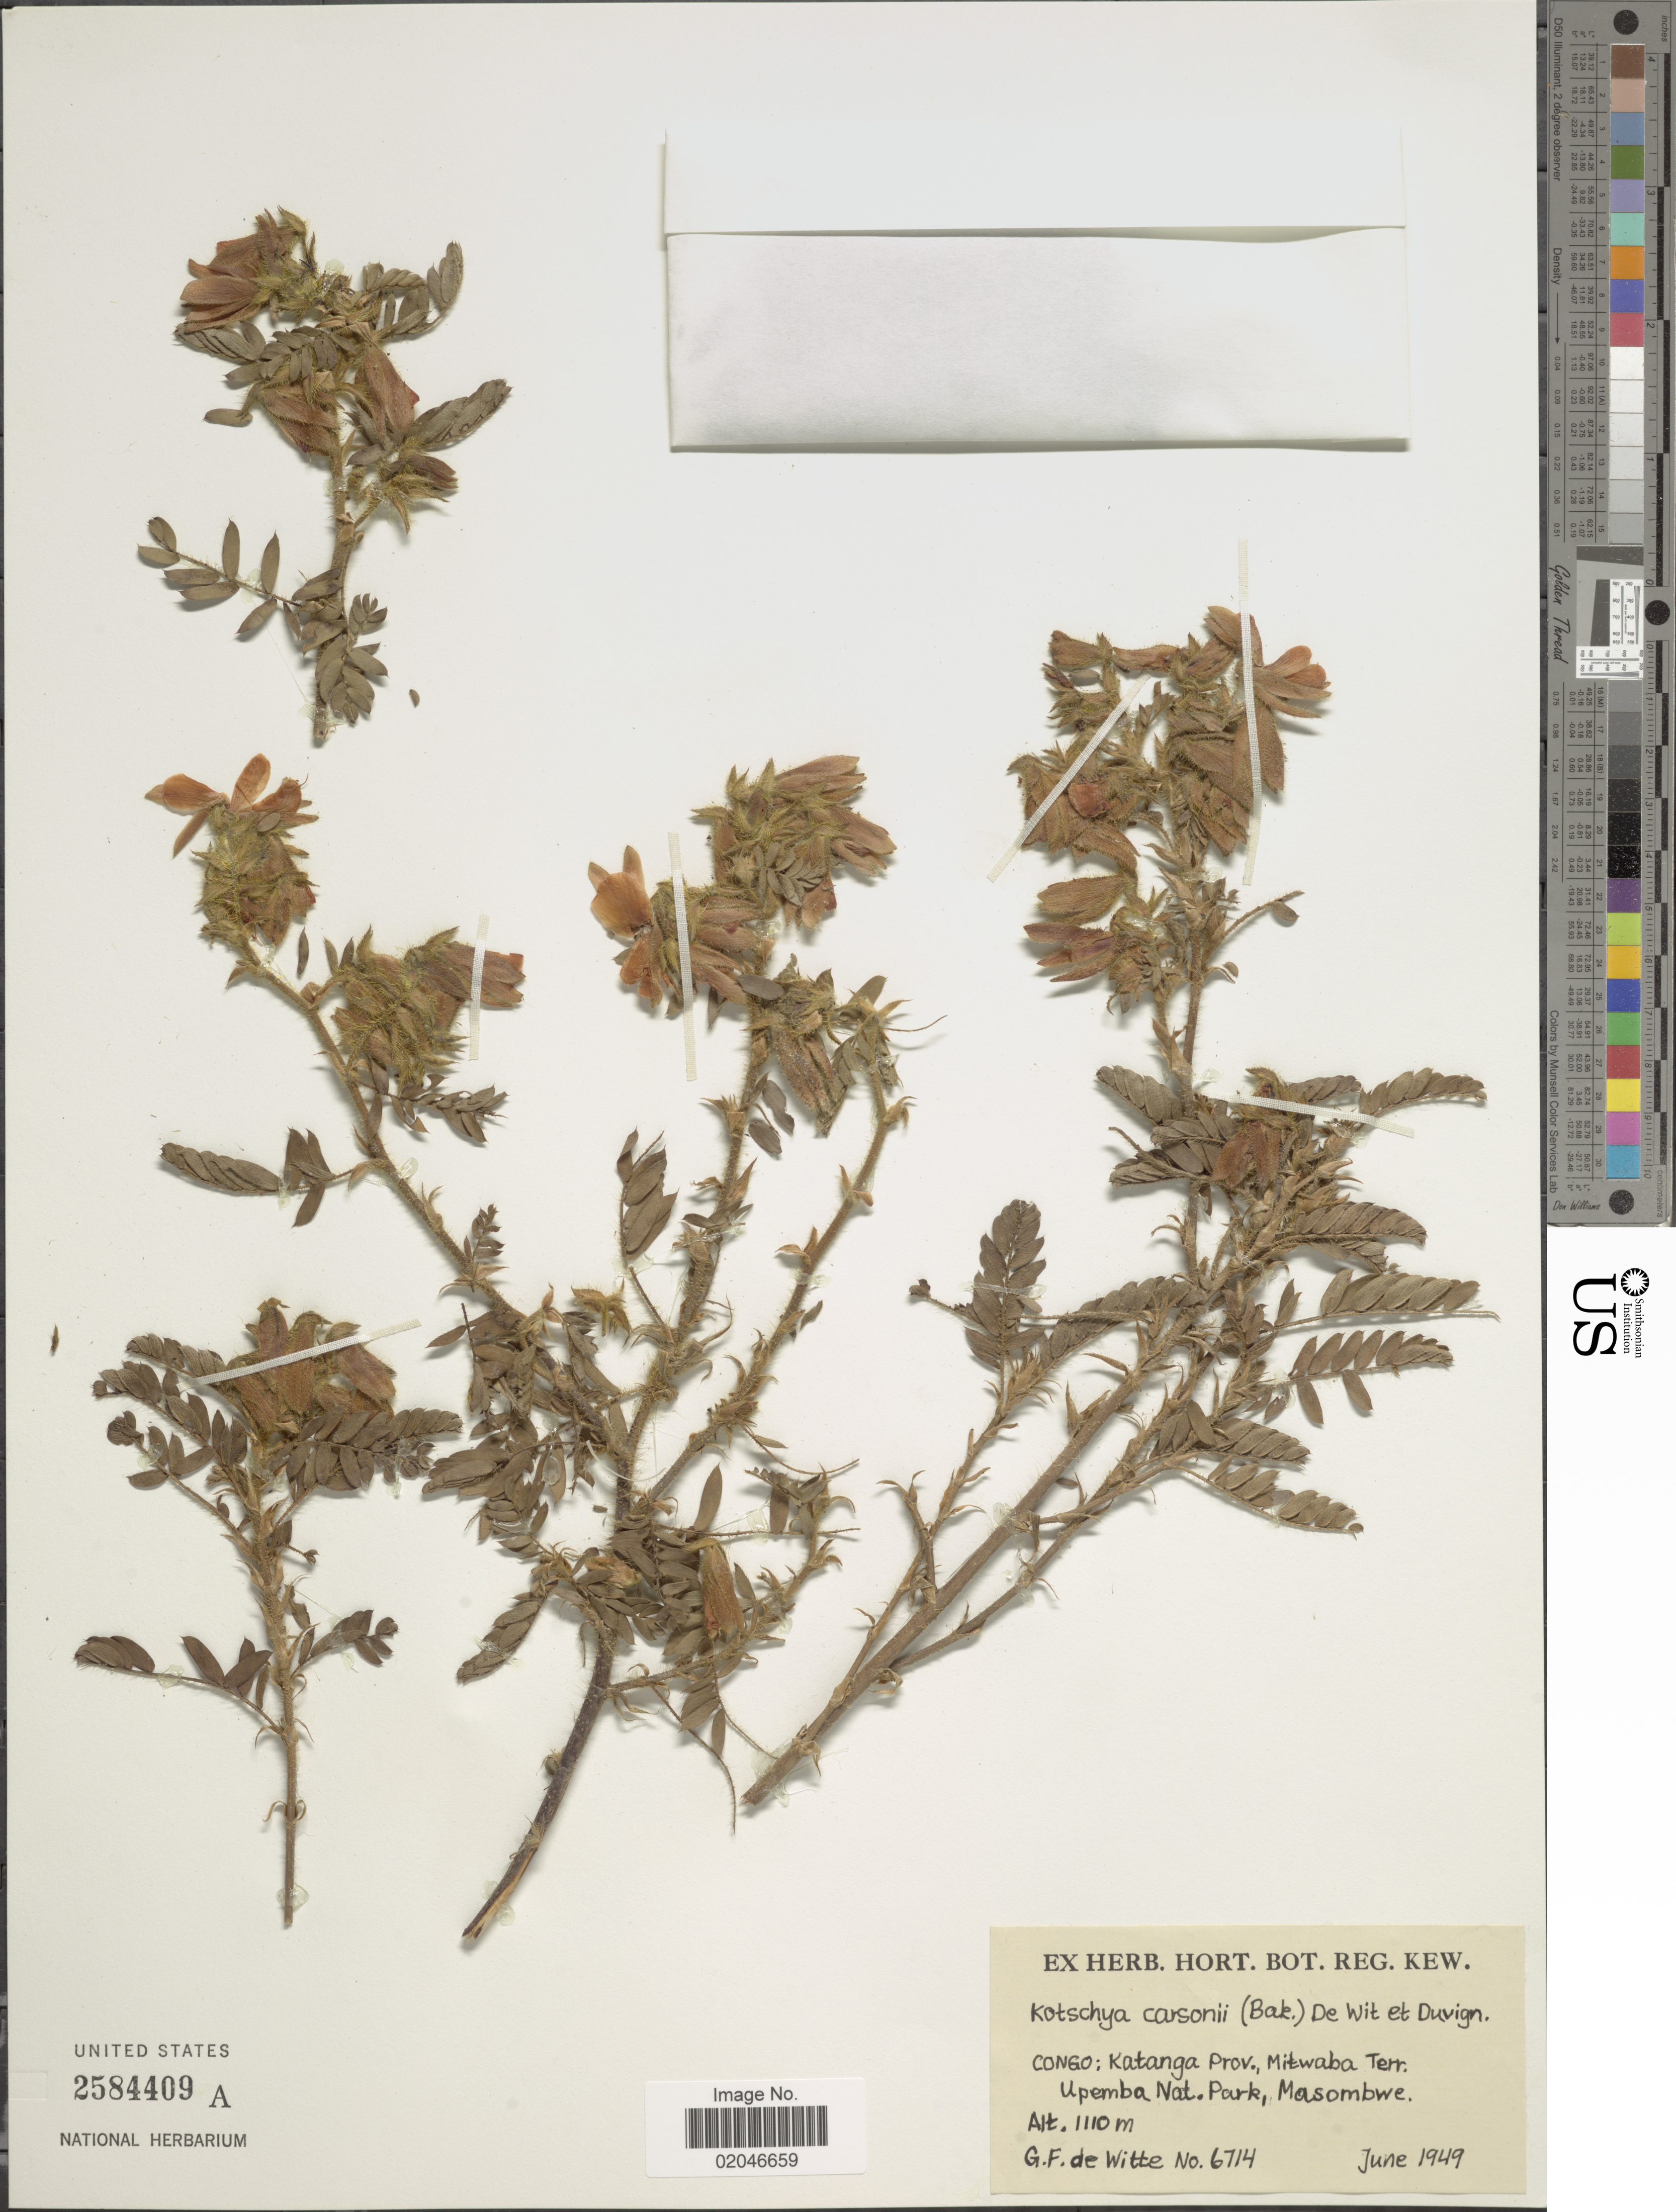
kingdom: Plantae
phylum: Tracheophyta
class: Magnoliopsida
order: Fabales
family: Fabaceae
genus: Kotschya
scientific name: Kotschya carsonii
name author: (Baker) Dewit & P.A. Duvign.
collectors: G. de Witte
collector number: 6714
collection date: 1949-06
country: Congo, Democratic Republic of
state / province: Haut-Katanga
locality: Congo: Mitwaba Terr. Upemba Nat Park, Masombwe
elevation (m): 1110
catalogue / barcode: US 2584409A